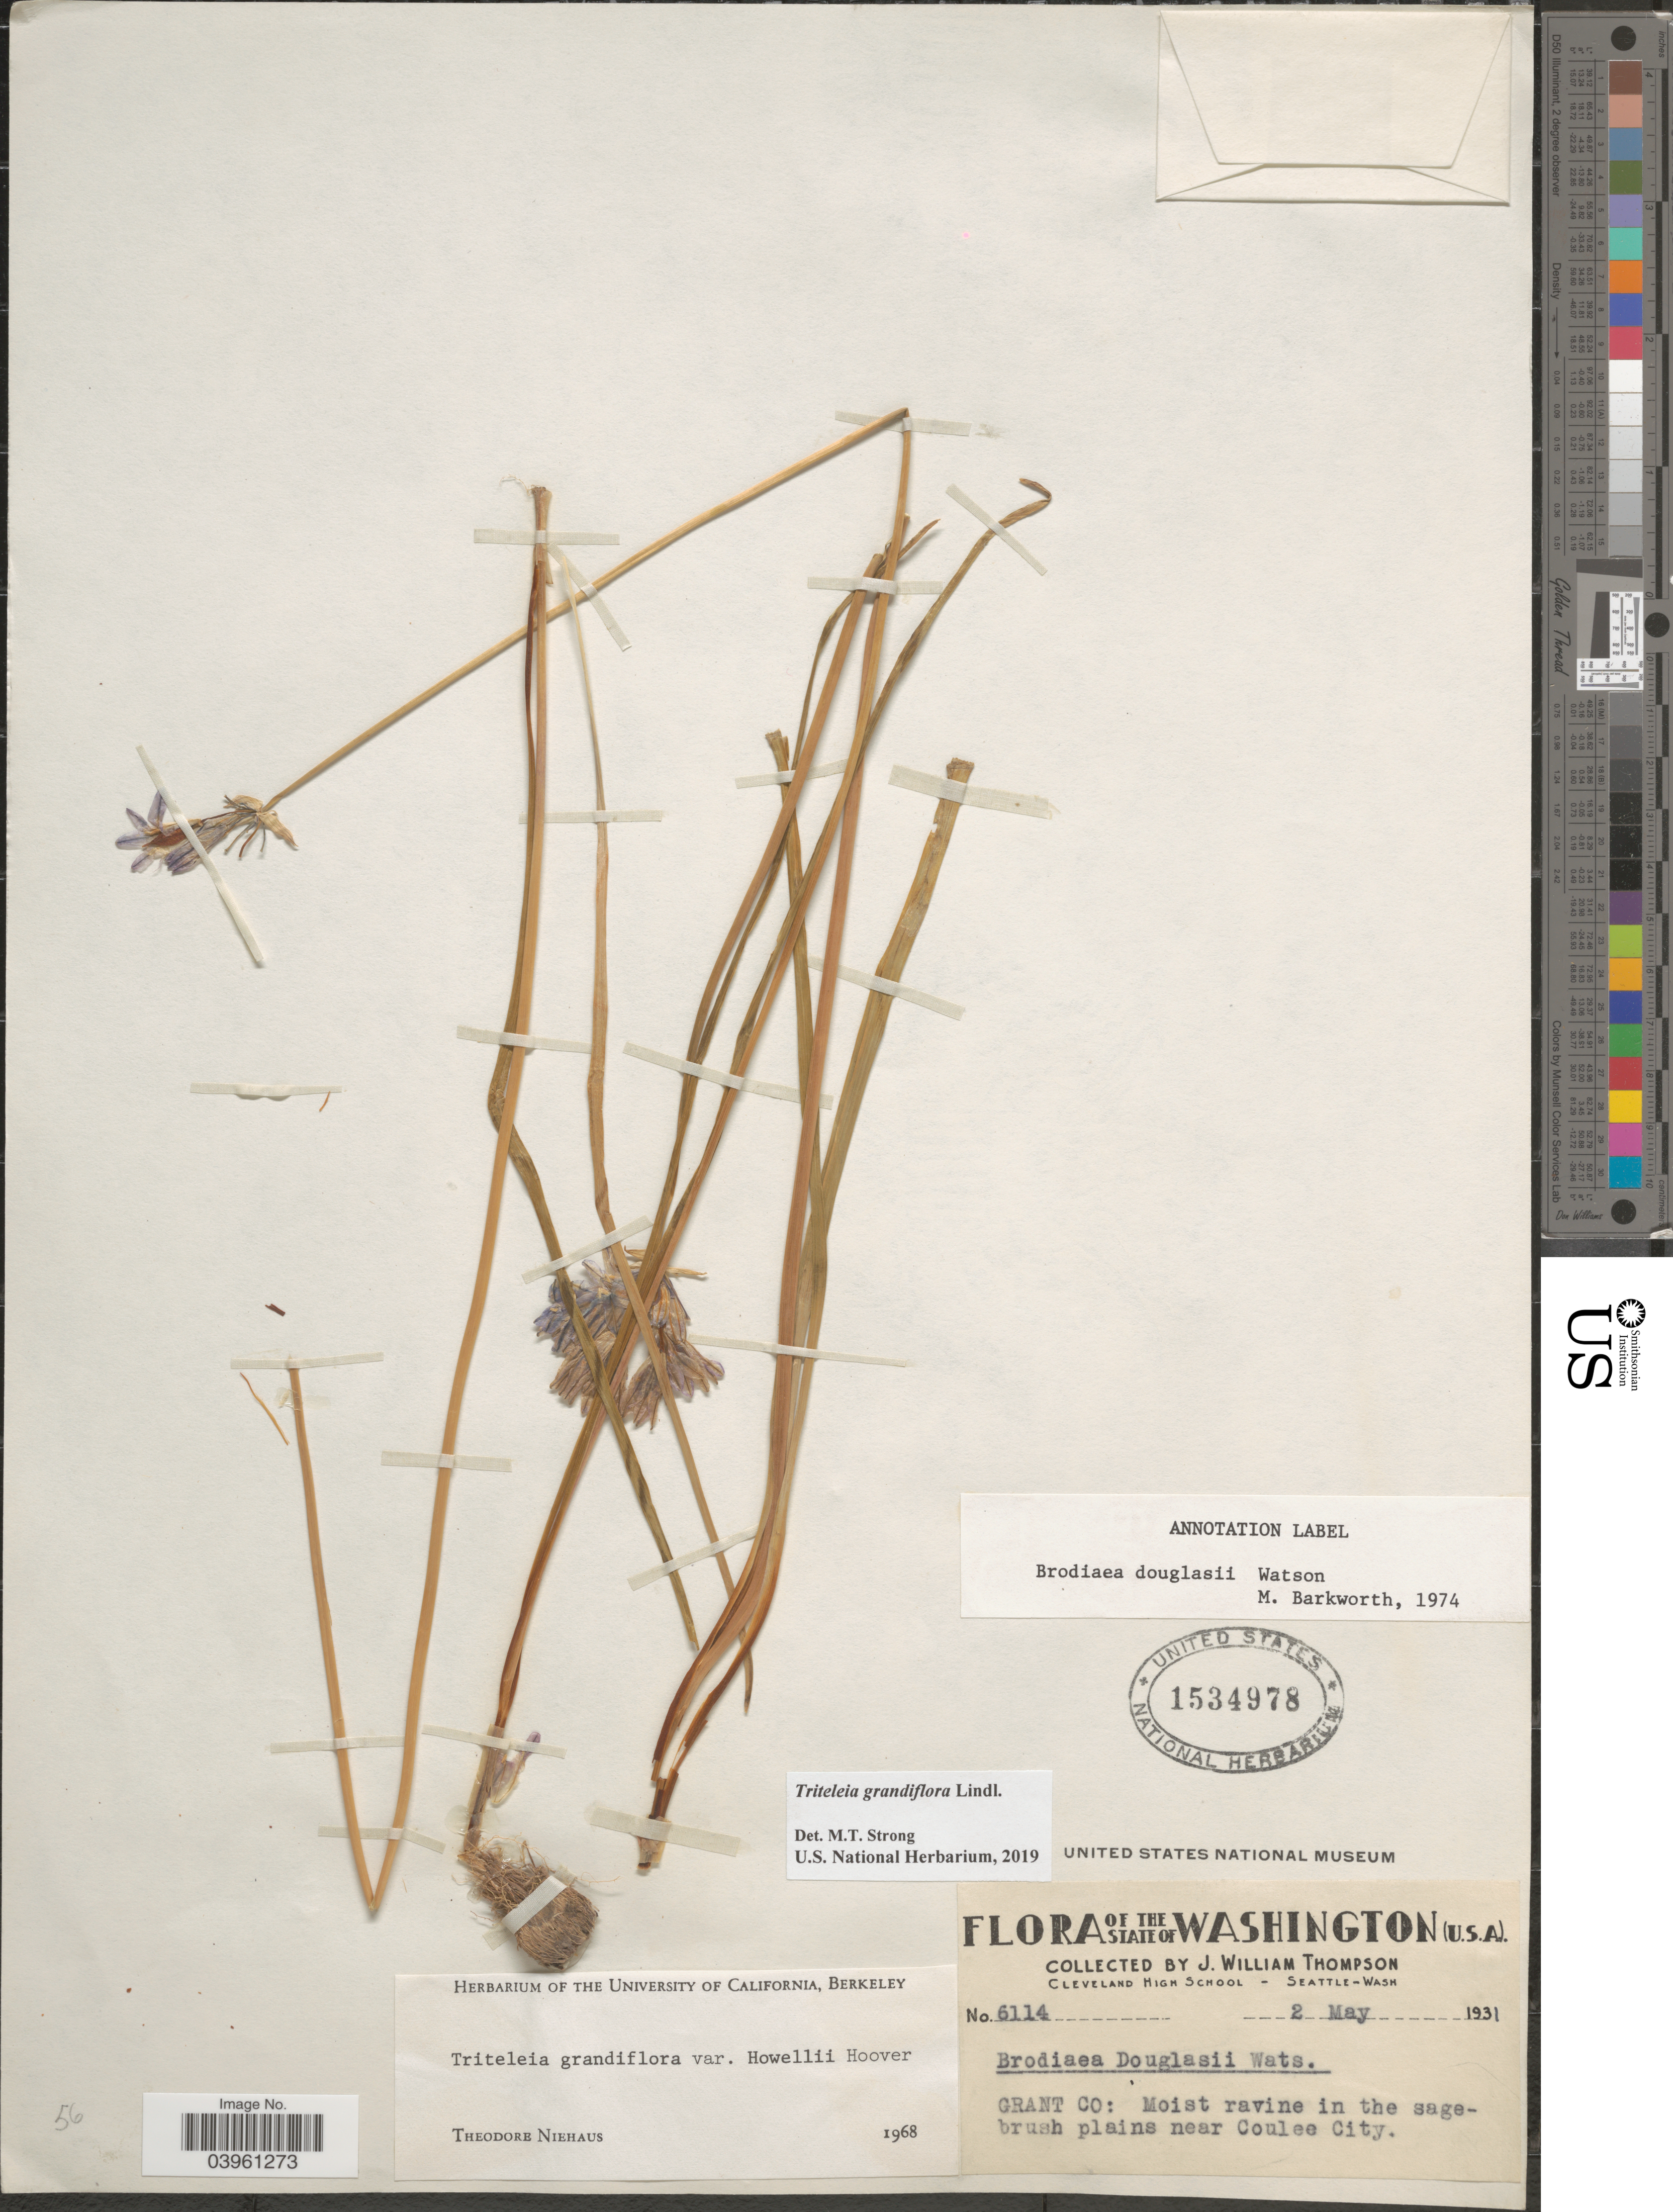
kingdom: Plantae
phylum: Tracheophyta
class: Liliopsida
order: Asparagales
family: Asparagaceae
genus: Triteleia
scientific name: Triteleia grandiflora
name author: Lindl.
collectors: J. W. Thompson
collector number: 6114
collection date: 1931-05-02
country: United States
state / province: Washington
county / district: Grant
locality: Grant Co: in the sagebrush plains near Coulee City.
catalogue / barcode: US 1534978